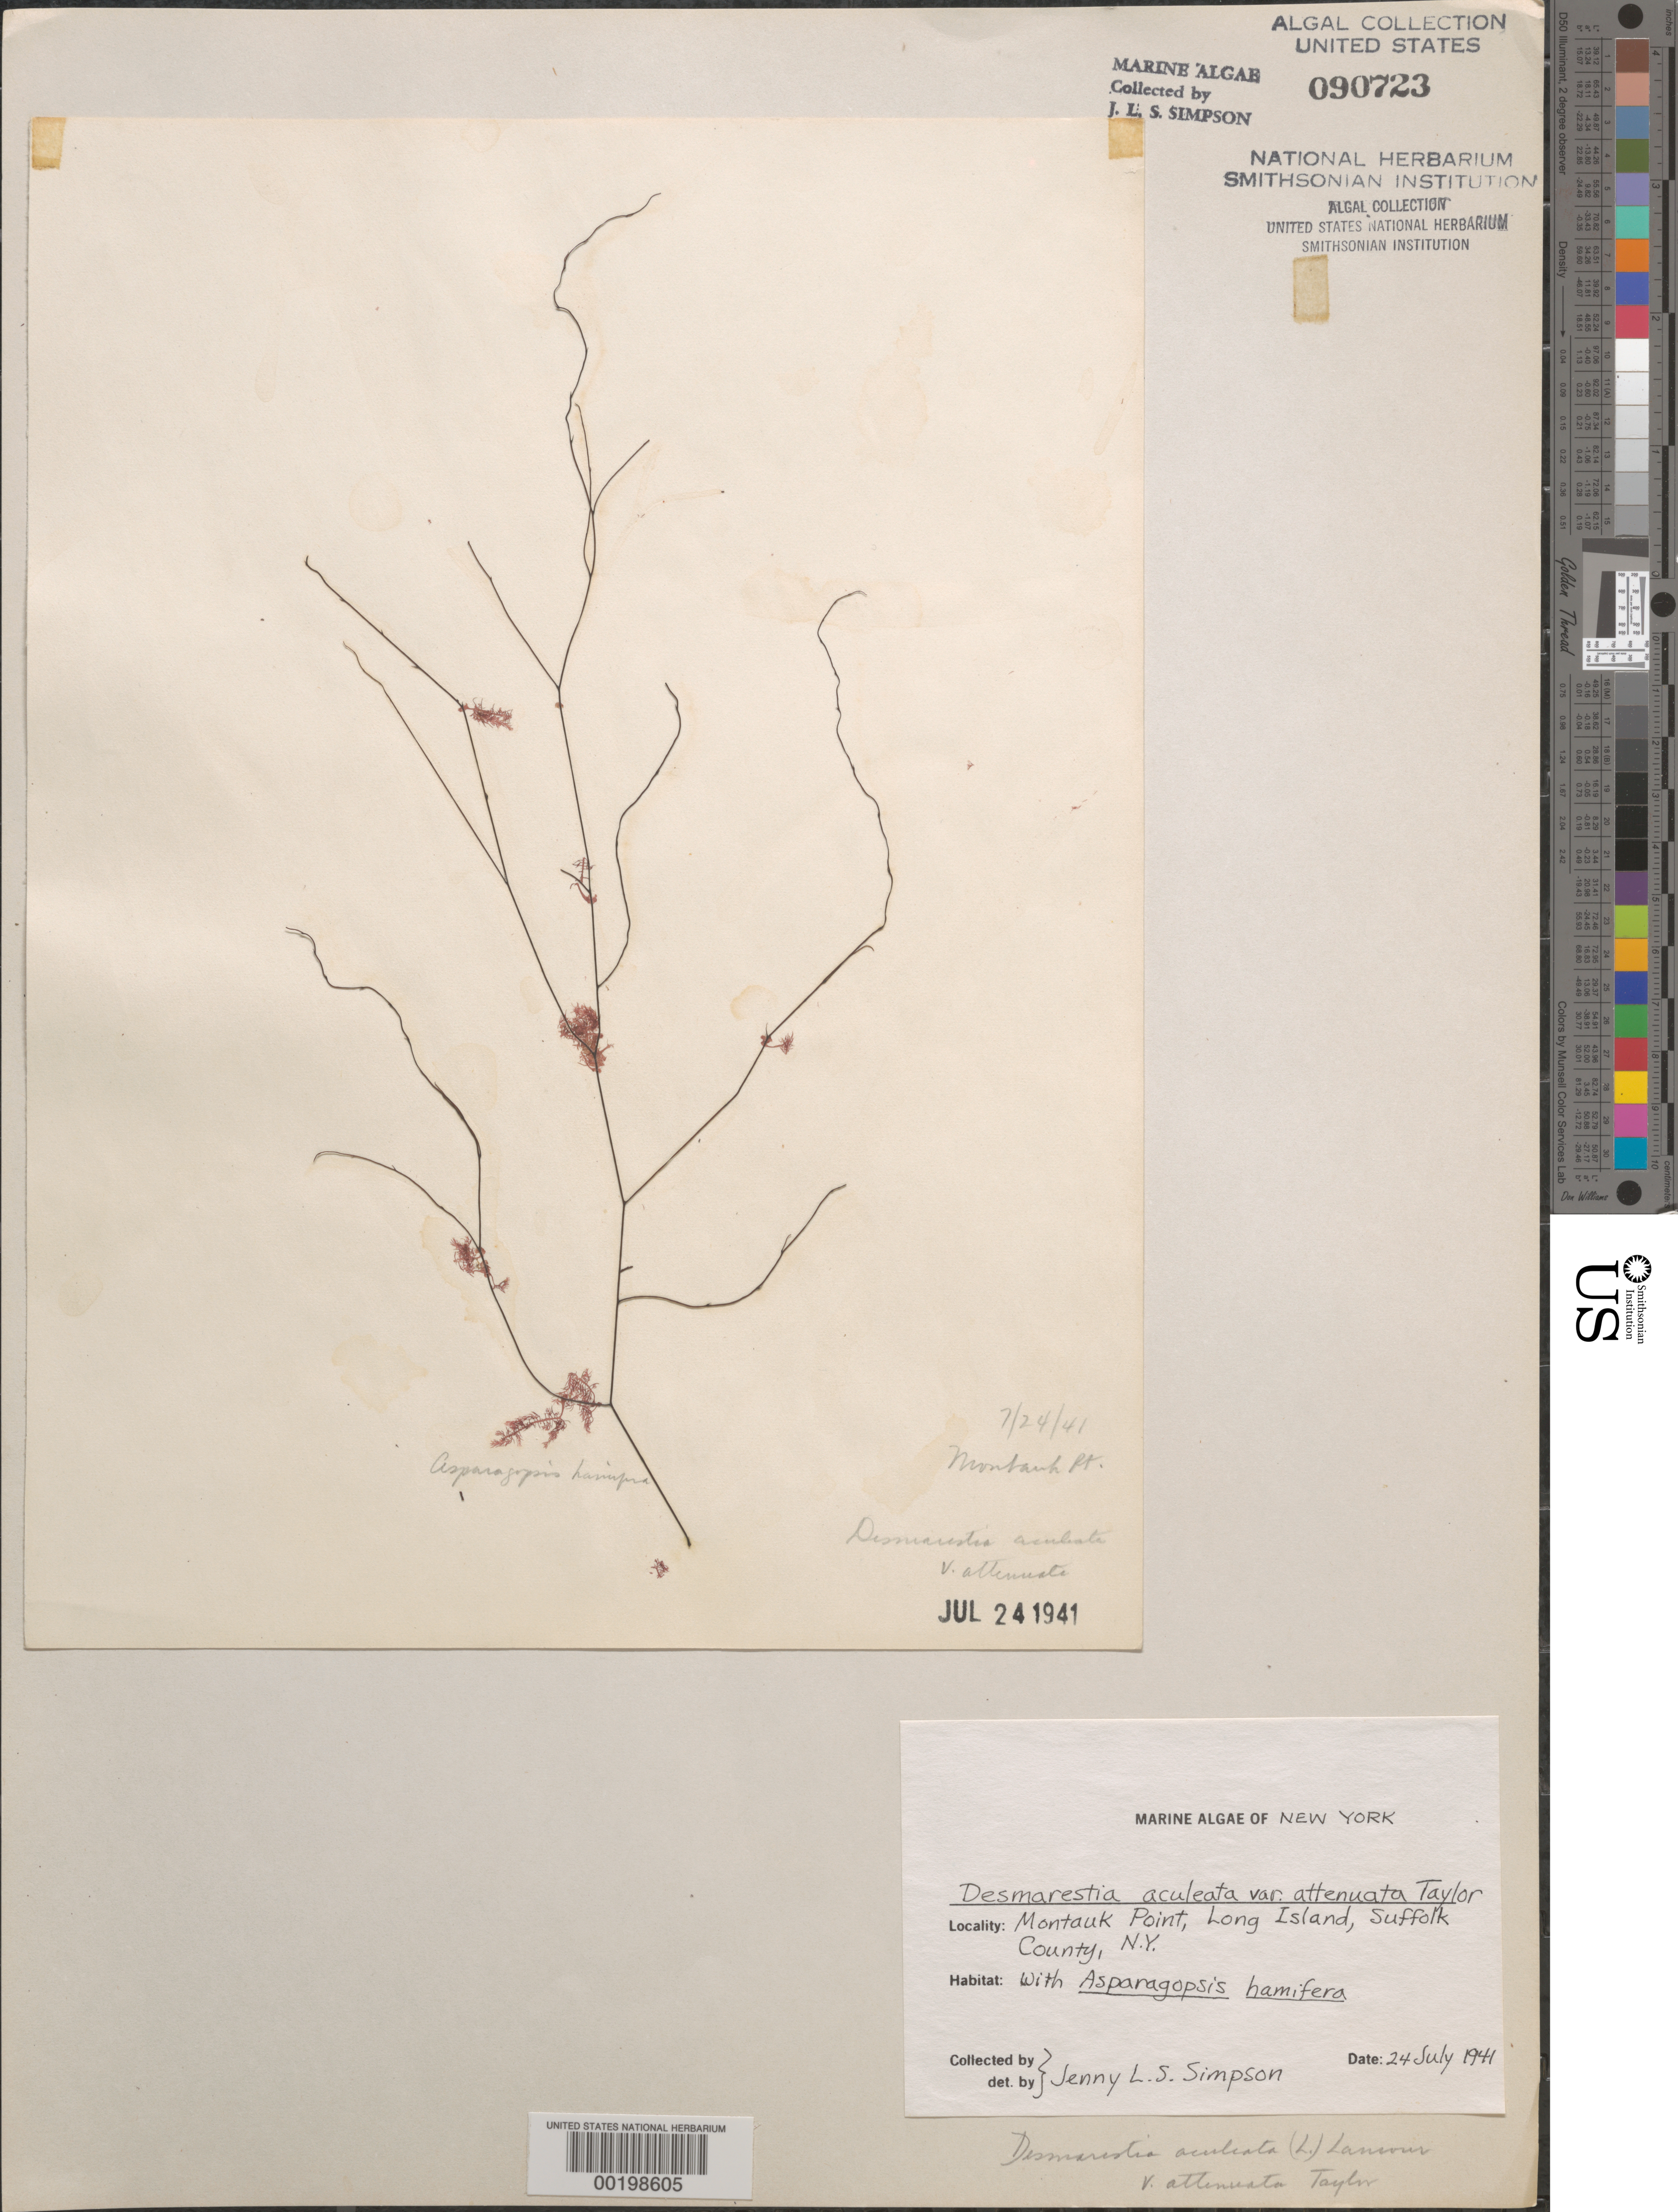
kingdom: Chromista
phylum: Ochrophyta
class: Phaeophyceae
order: Desmarestiales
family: Desmarestiaceae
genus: Desmarestia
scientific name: Desmarestia aculeata var. attenuata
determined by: Simpson, J. L. S.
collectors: J. Simpson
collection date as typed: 24 Jul 1941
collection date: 1941-07-24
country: United States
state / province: New York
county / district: Suffolk County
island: Long Island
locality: Montauk Point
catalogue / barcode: US 90723